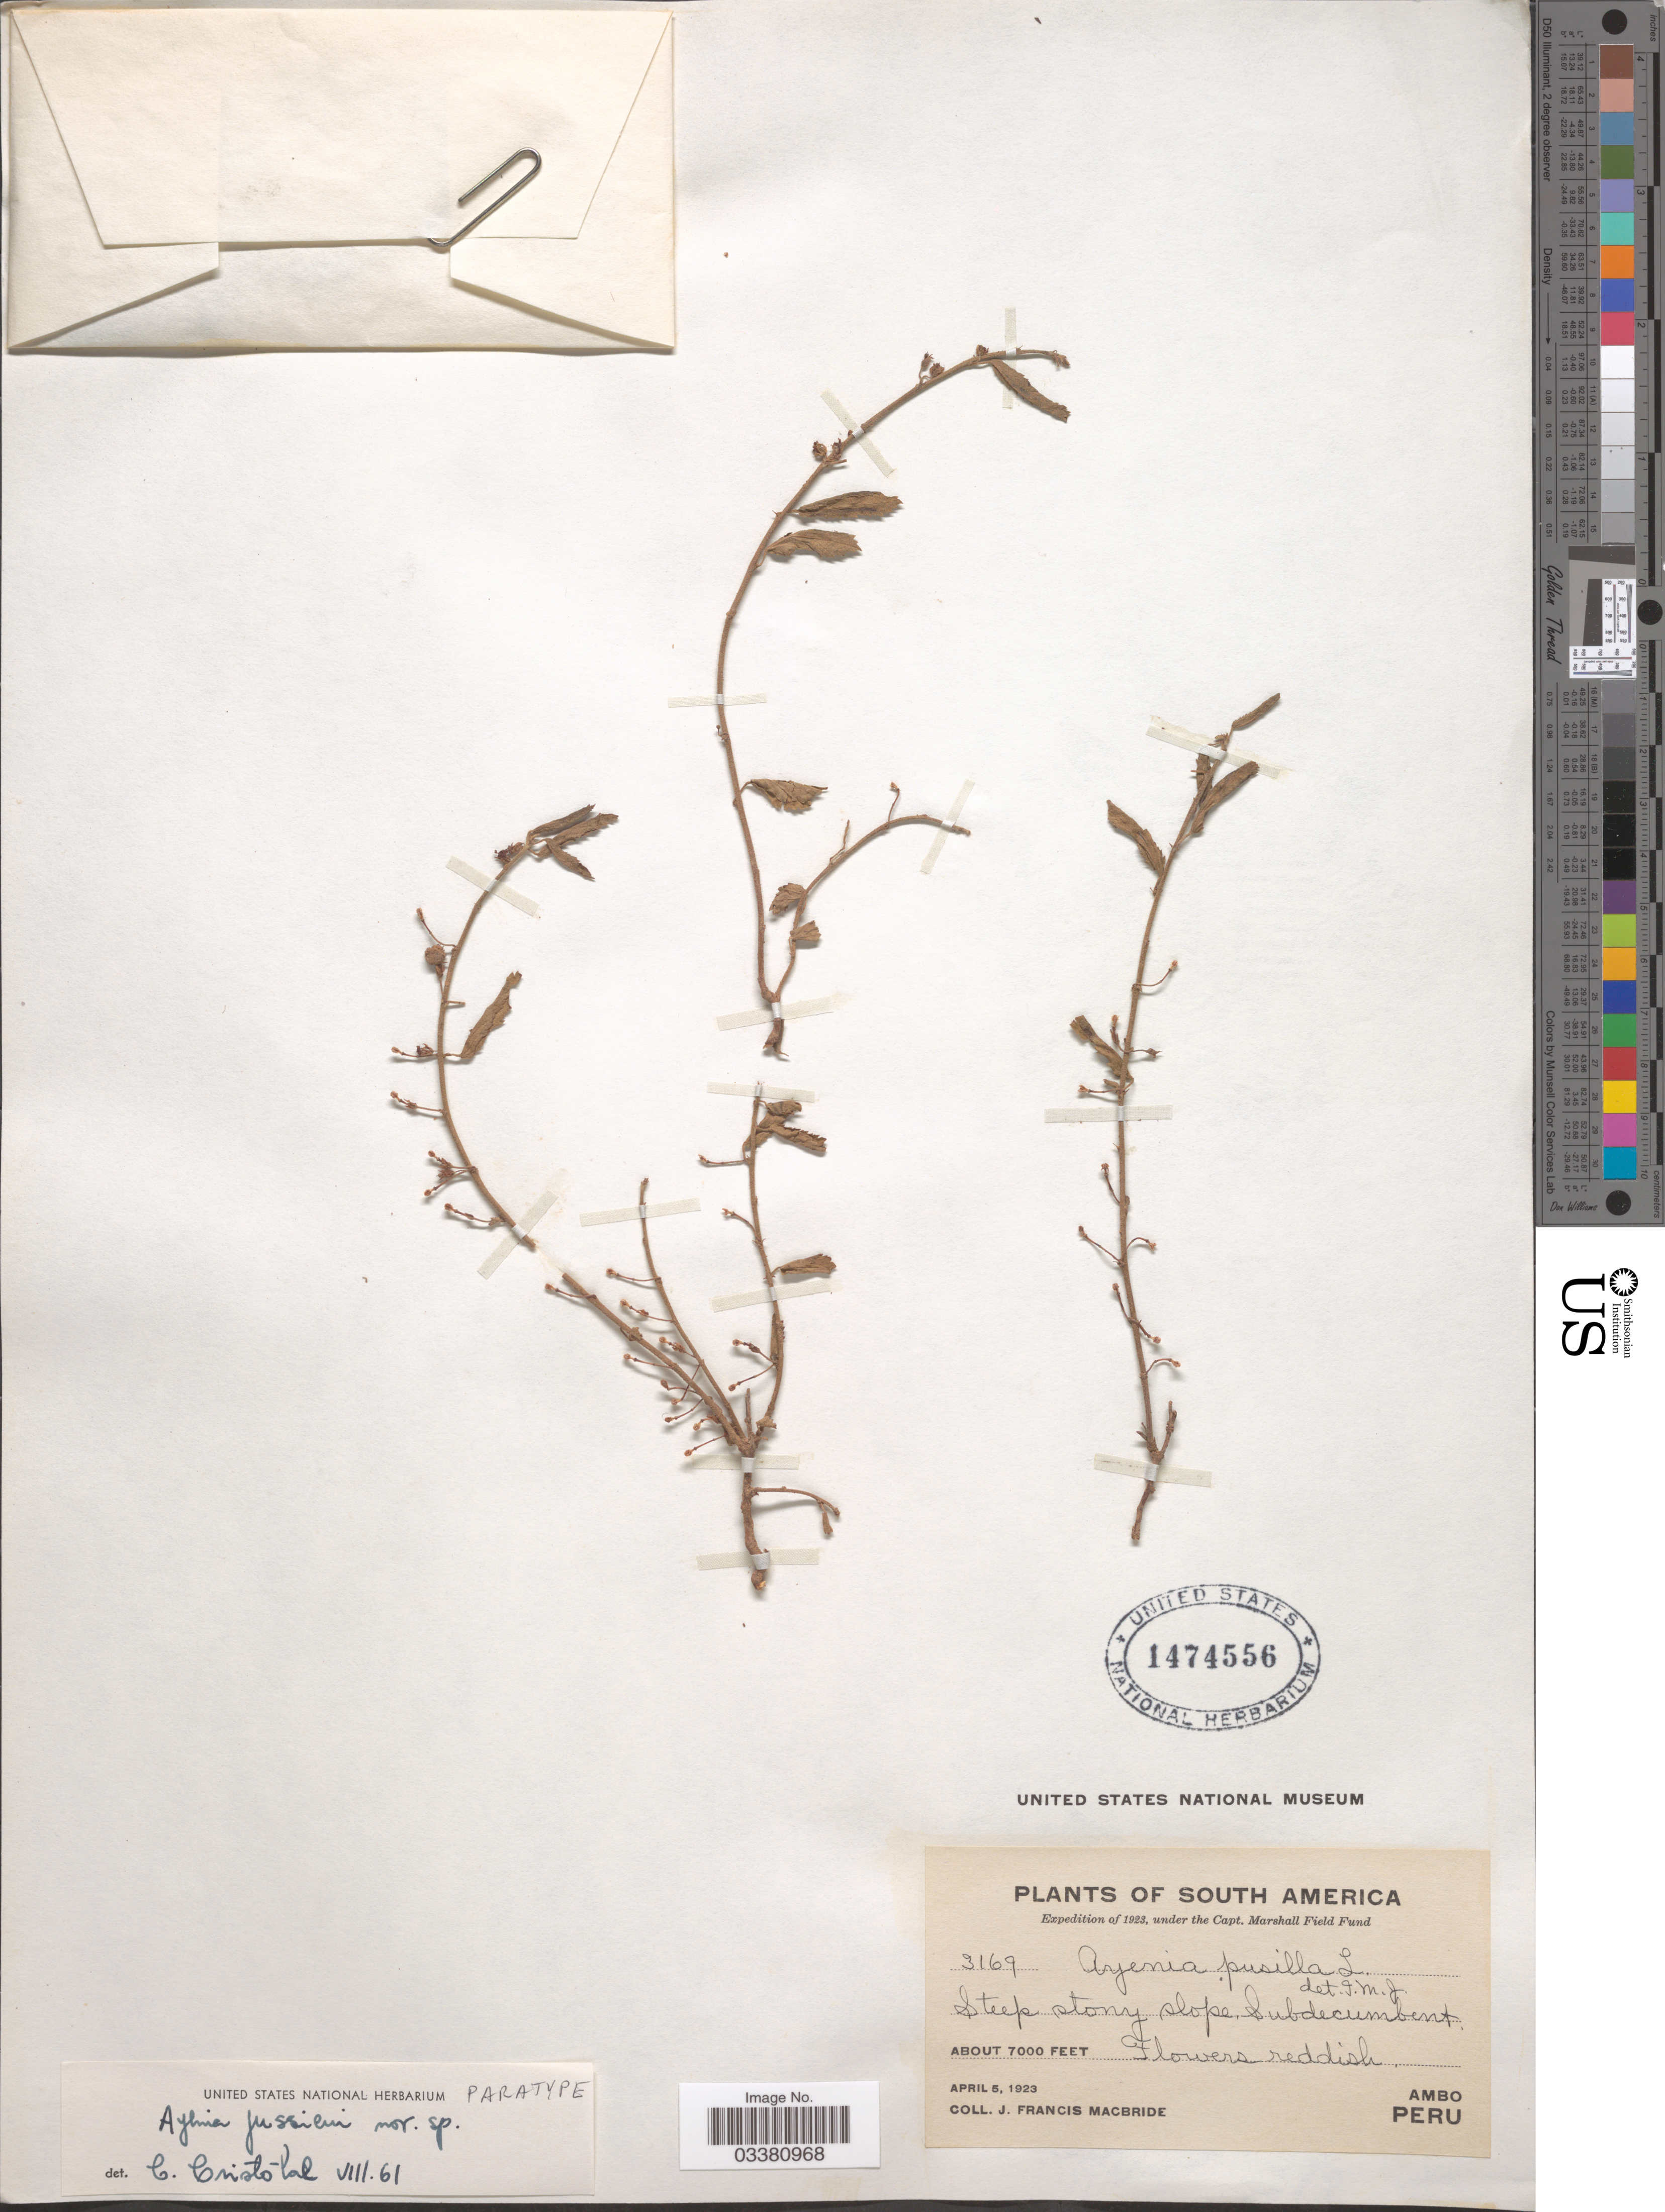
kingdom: Plantae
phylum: Tracheophyta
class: Magnoliopsida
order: Malvales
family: Malvaceae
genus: Ayenia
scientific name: Ayenia jussieui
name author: Cristóbal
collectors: J. F. Macbride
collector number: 3169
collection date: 1923-04-05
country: Peru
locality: Ambo.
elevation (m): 2134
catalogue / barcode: US 1474556